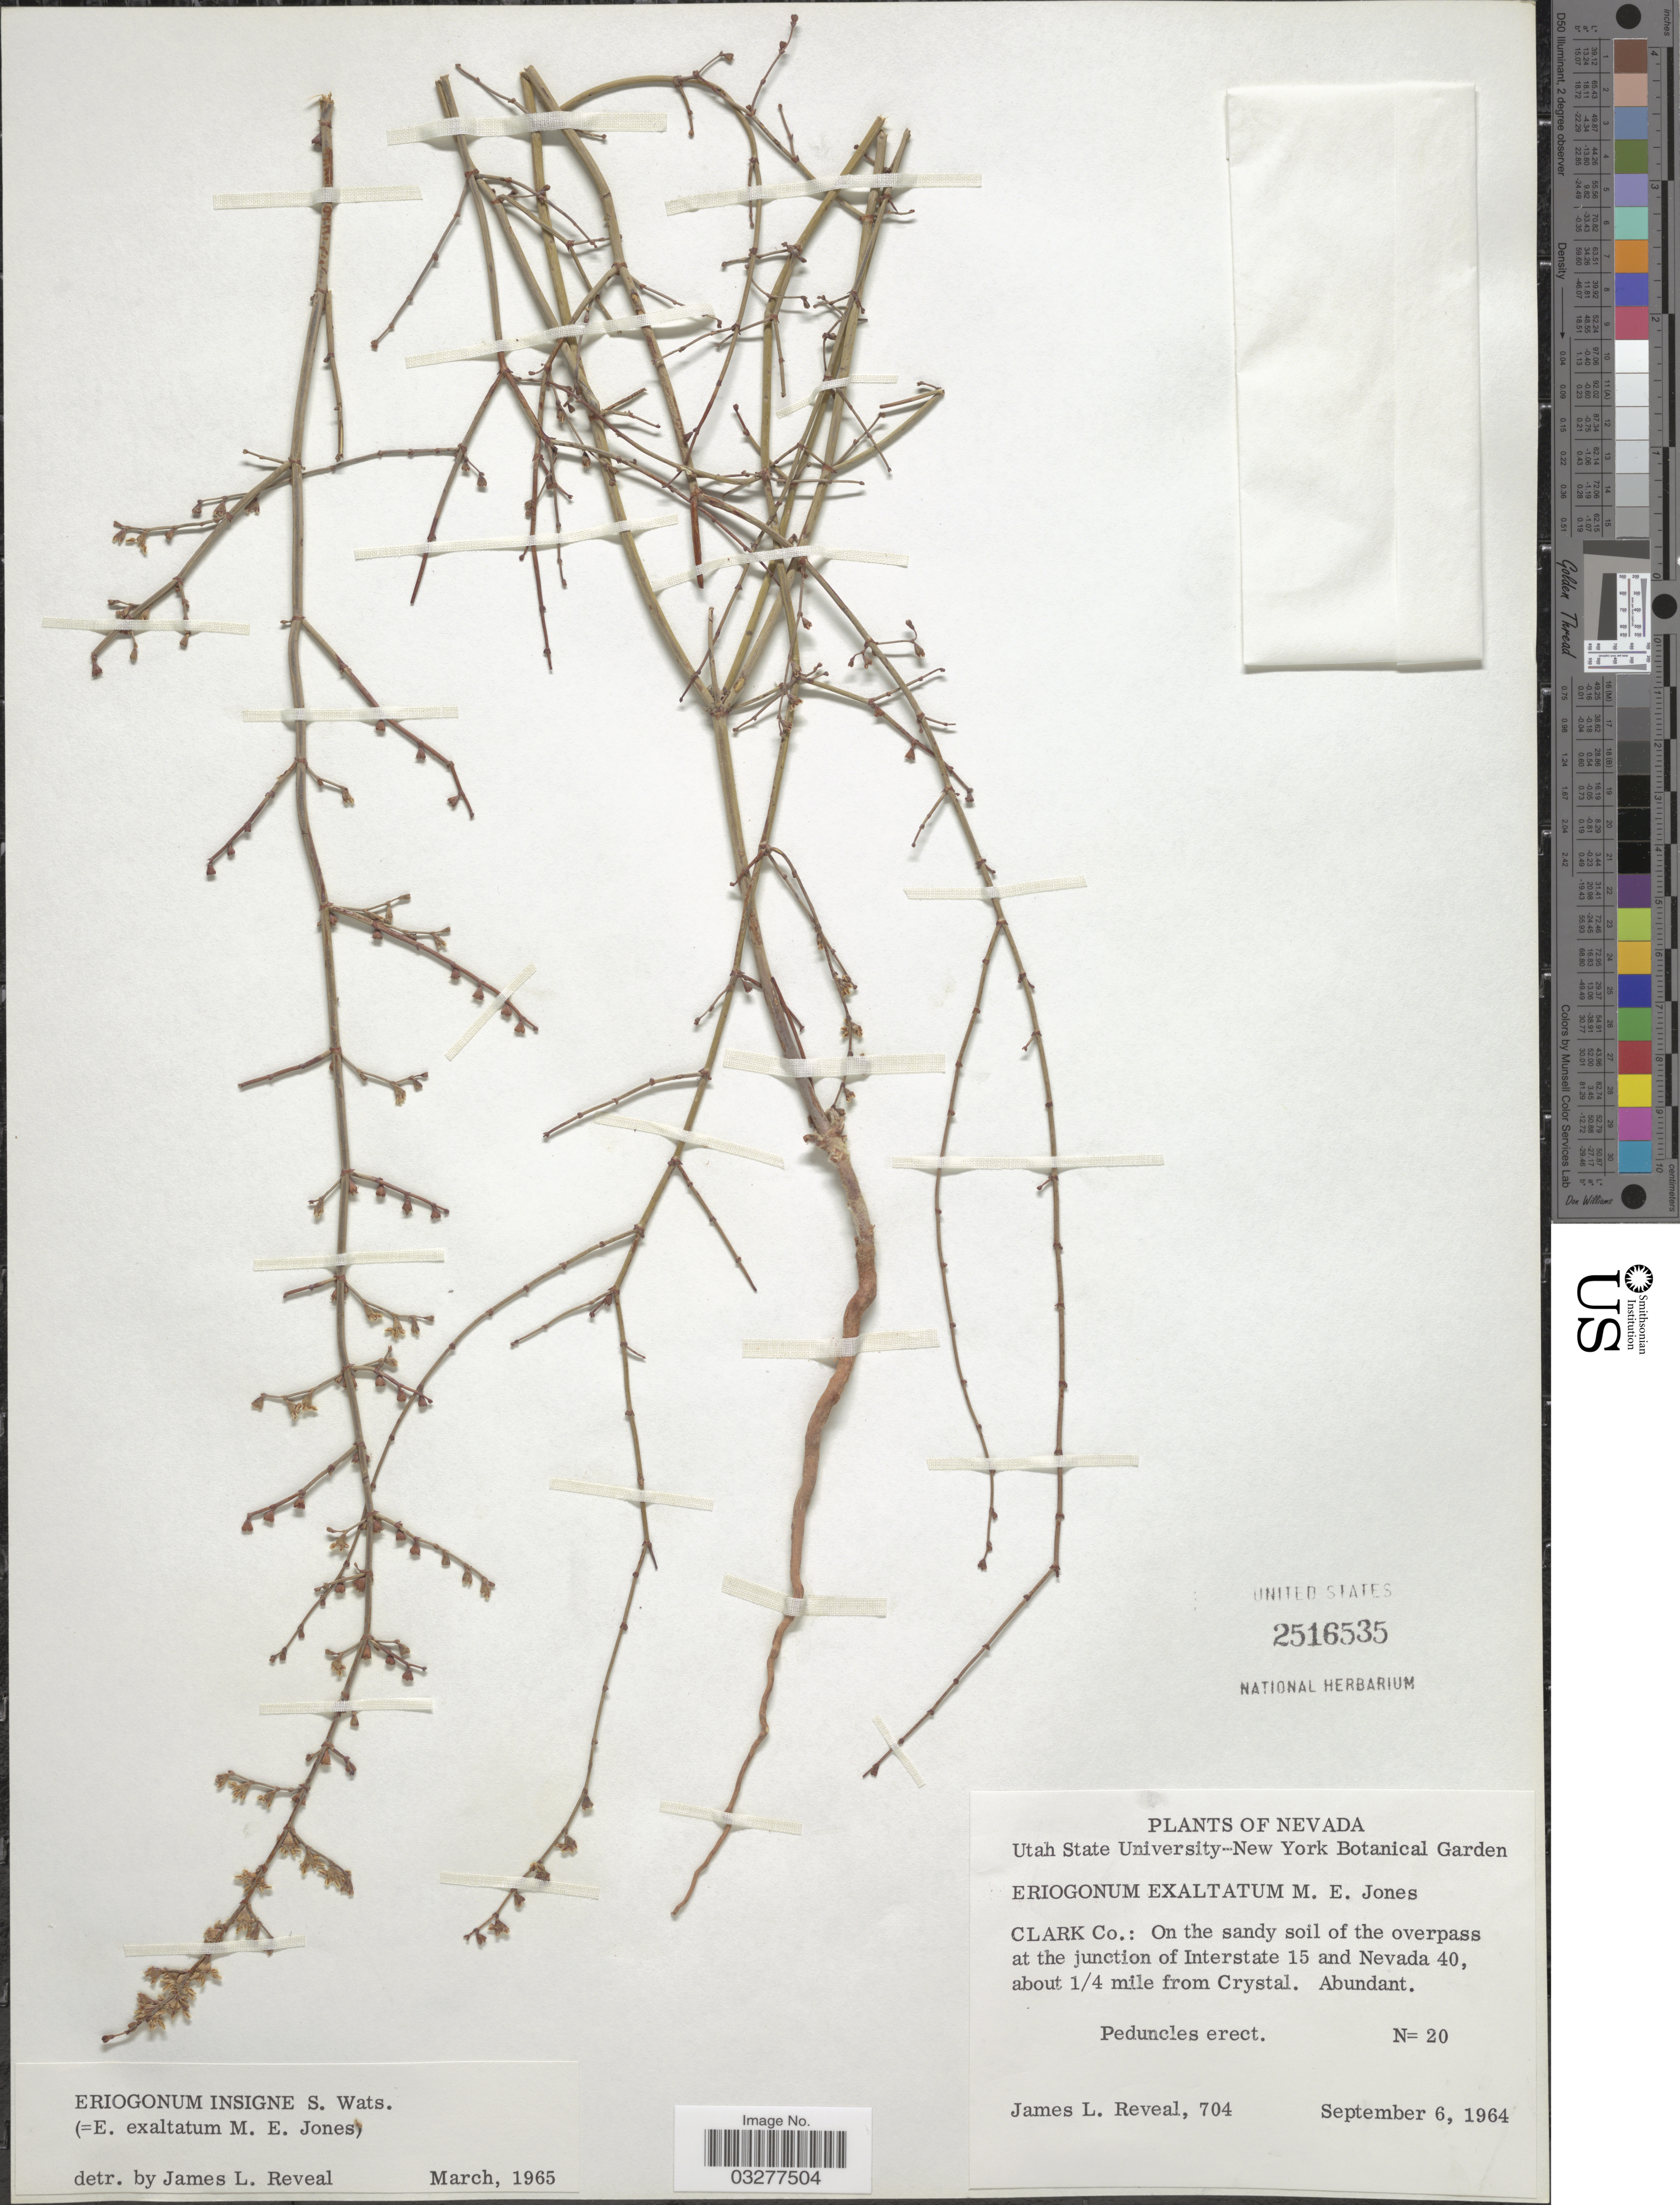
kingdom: Plantae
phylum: Tracheophyta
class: Magnoliopsida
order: Caryophyllales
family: Polygonaceae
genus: Eriogonum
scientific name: Eriogonum insigne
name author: S. Watson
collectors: J. L. Reveal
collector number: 704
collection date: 1964-09-06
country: United States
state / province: Nevada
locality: Clark Co.: On the sandy soil of the overpass at the junction of Interstate 15 and Nevada 40, about ¼ mile from Crystal.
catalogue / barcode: US 2516535